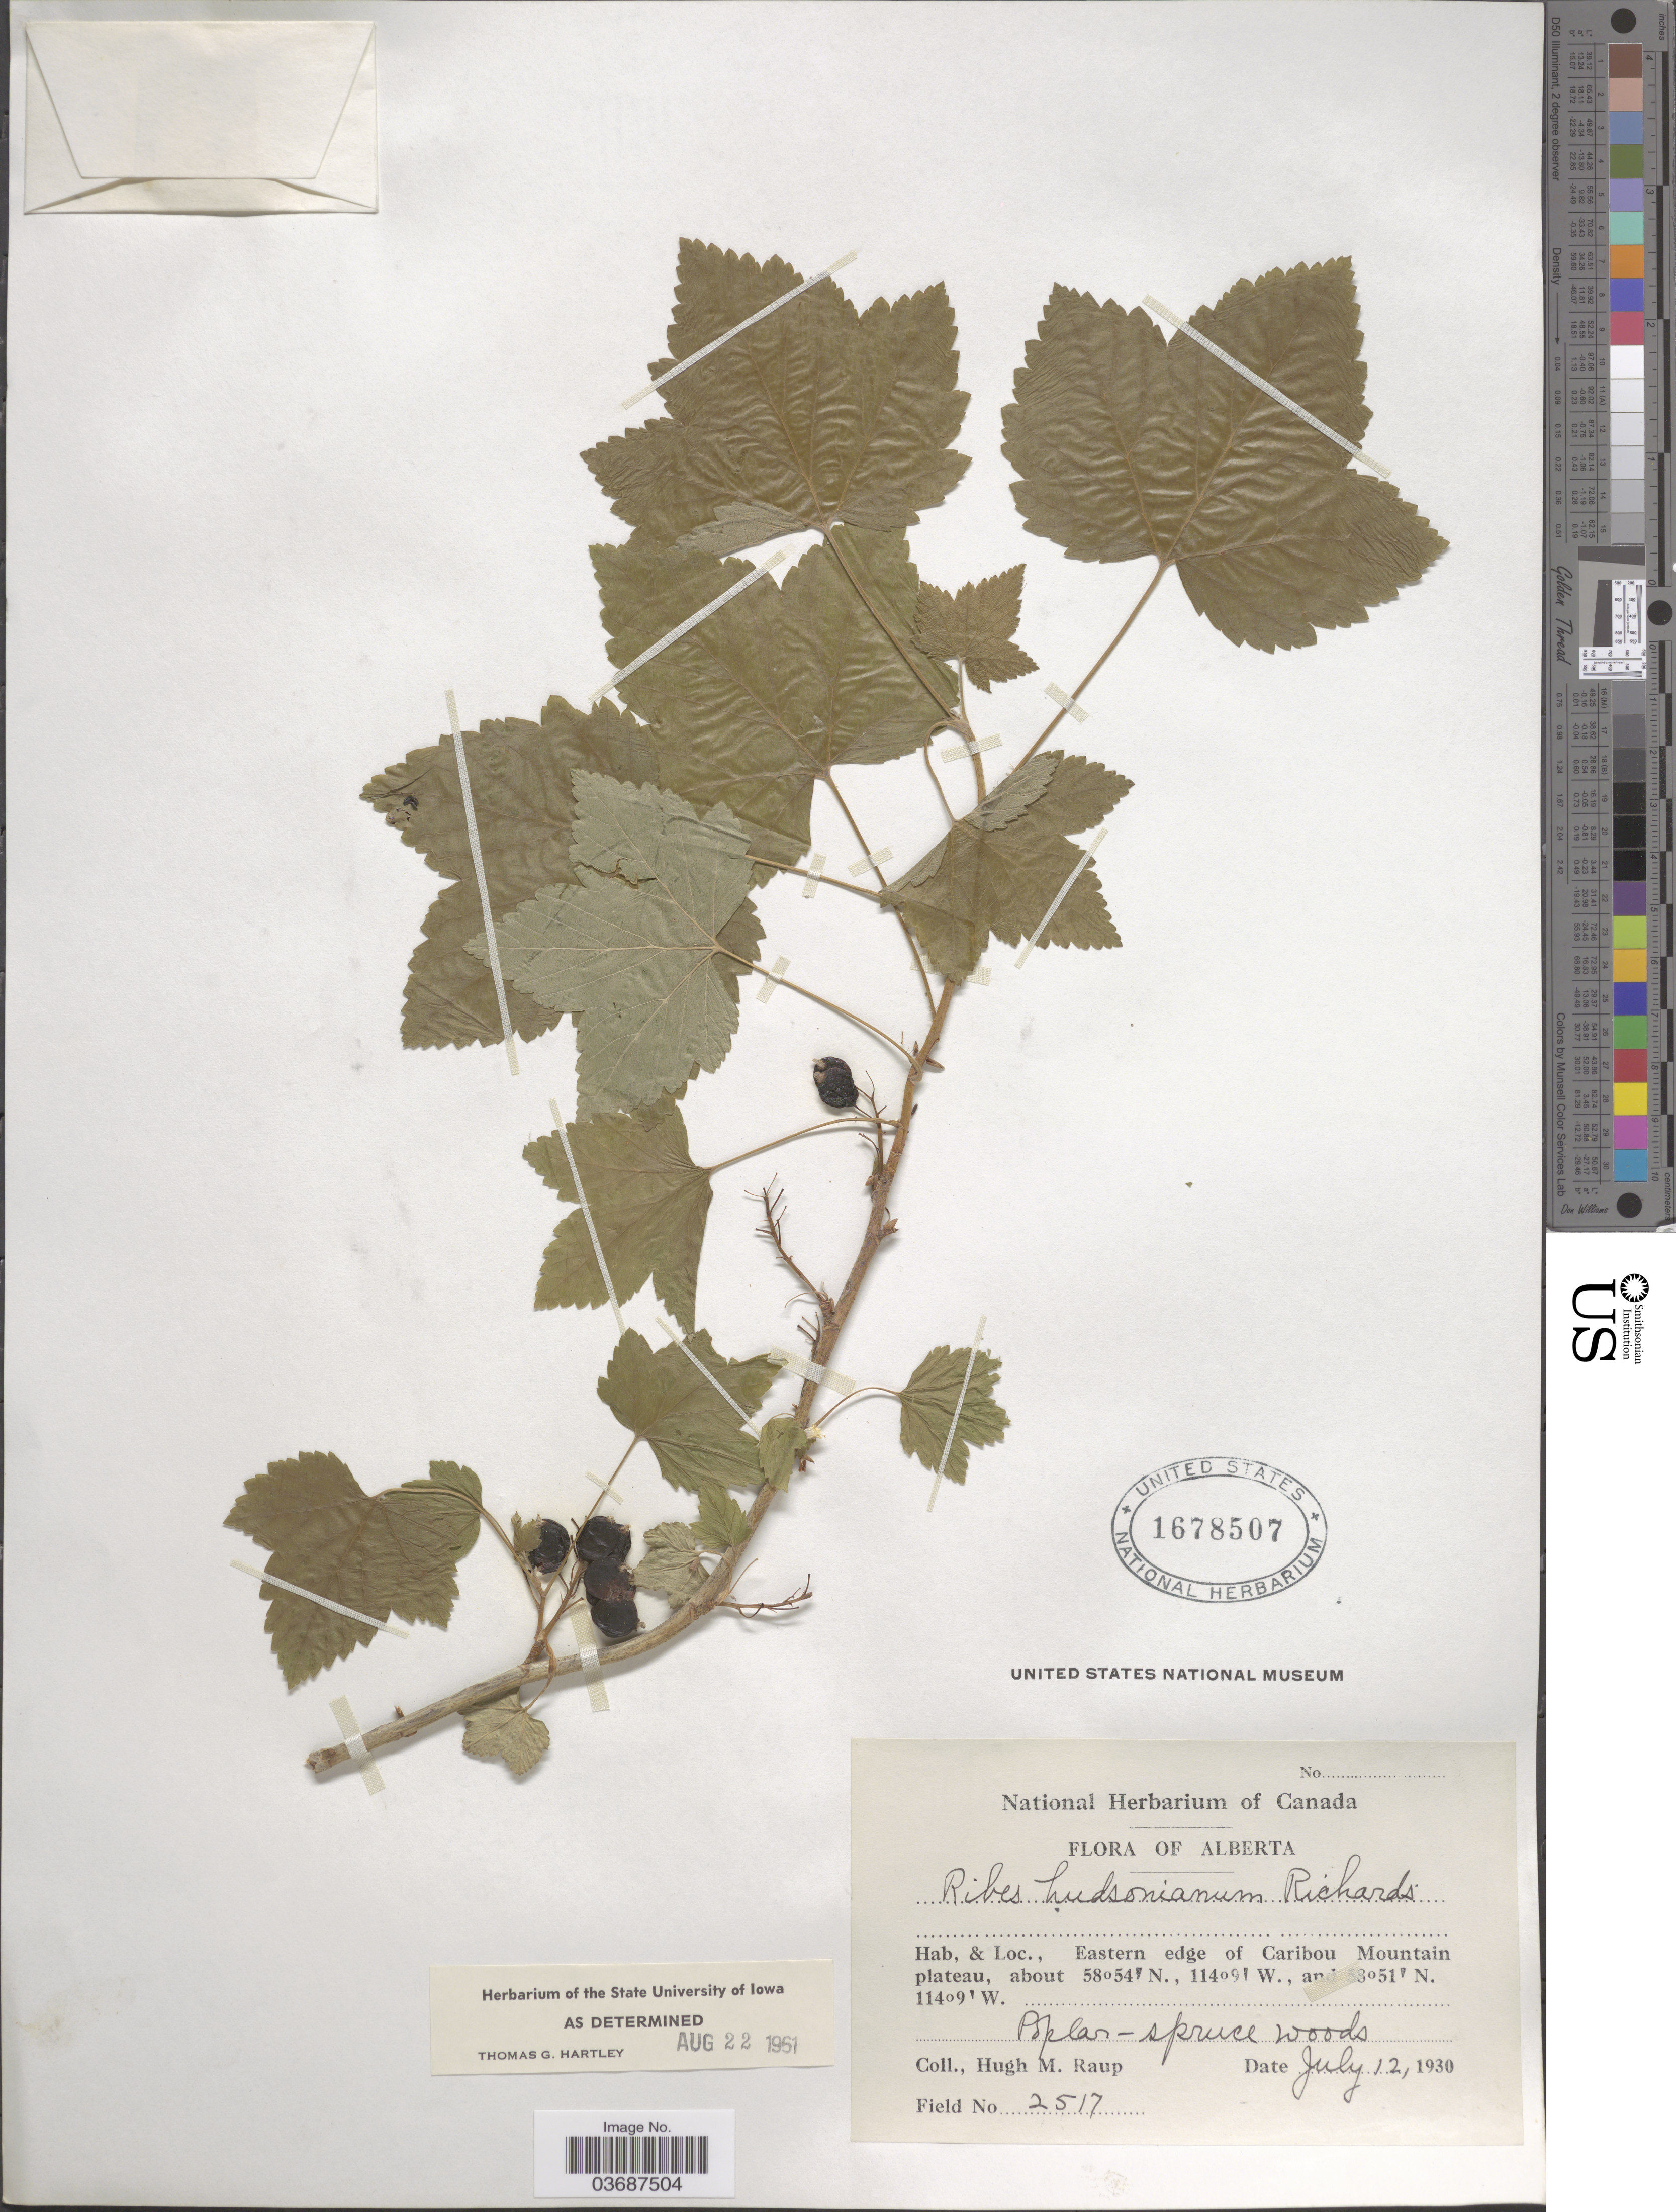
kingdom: Plantae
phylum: Tracheophyta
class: Magnoliopsida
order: Saxifragales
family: Grossulariaceae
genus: Ribes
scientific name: Ribes hudsonianum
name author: Richardson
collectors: H. Raup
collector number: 2517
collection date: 1930-07-12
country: Canada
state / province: Alberta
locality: Eastern edge of Caribou Mountain plateau.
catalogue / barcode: US 1678507